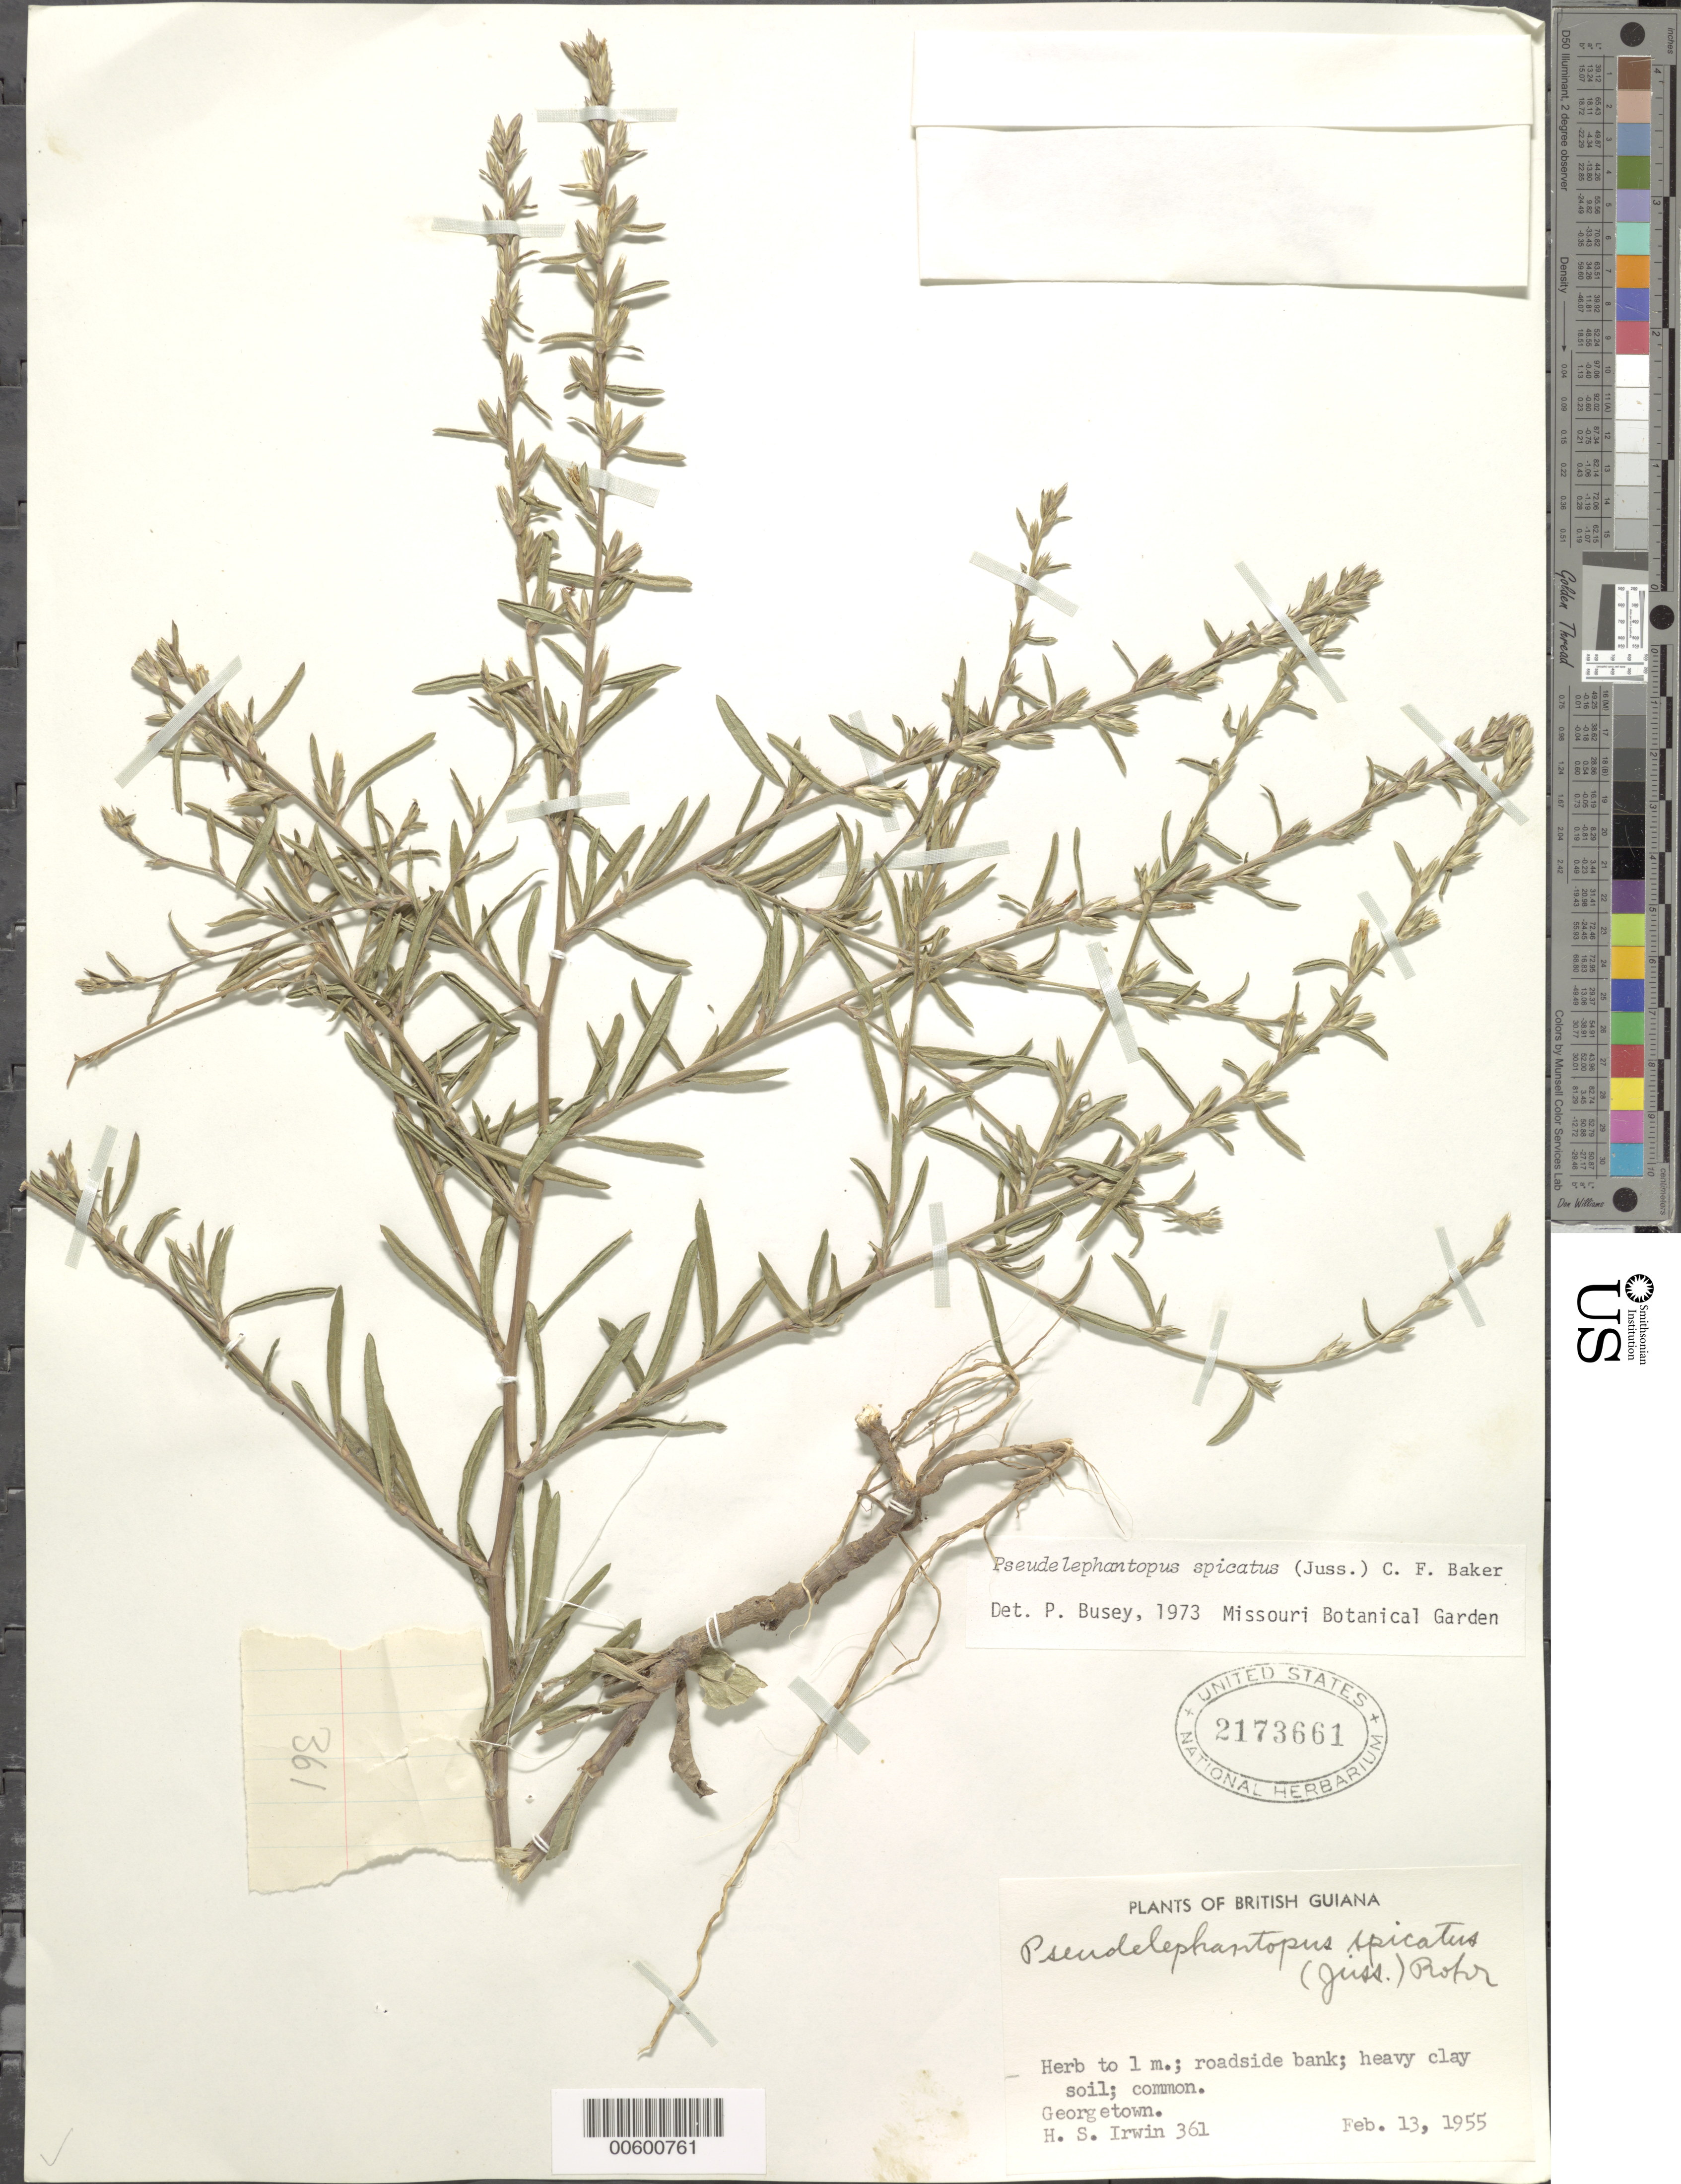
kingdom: Plantae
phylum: Tracheophyta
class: Magnoliopsida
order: Asterales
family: Asteraceae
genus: Pseudelephantopus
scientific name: Pseudelephantopus spicatus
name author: (Juss. ex Aubl.) C.F. Baker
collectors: H. Irwin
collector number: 361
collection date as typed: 13-Feb-55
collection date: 1955-02-13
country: Guyana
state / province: Demerara-Mahaica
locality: Georgetown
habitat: Roadside bank; heavy clay soil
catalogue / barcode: US 2173661